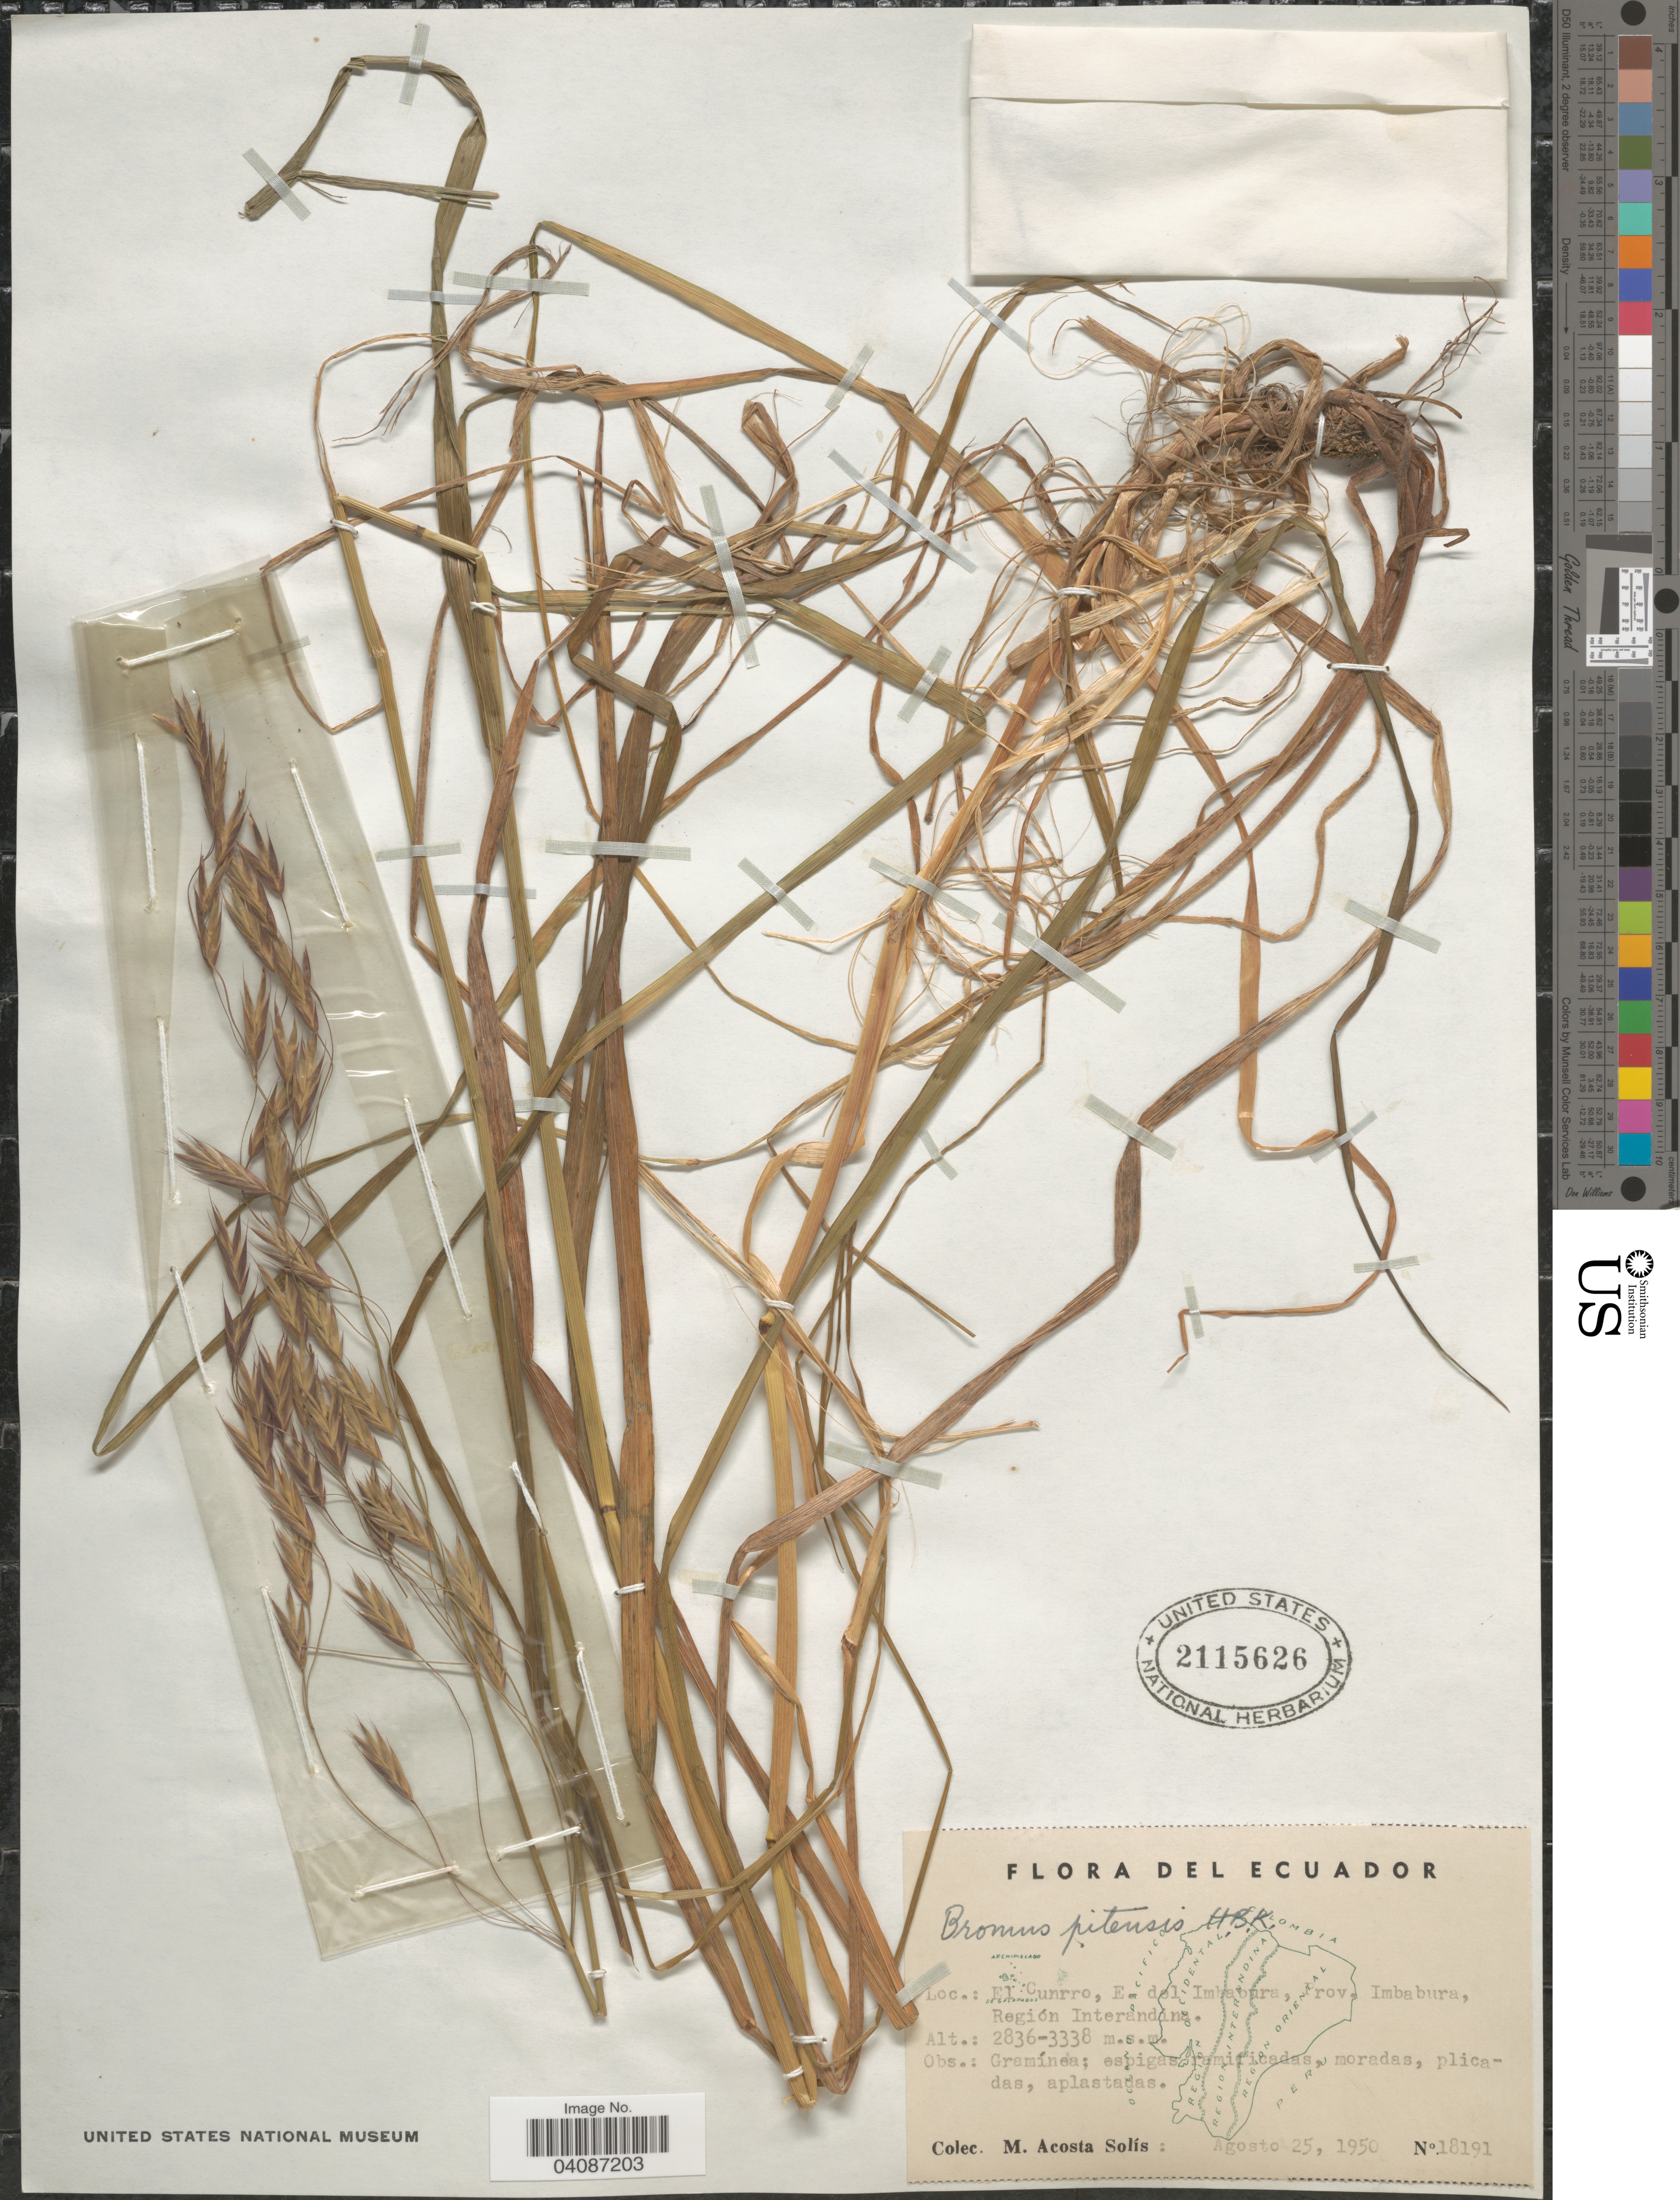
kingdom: Plantae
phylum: Tracheophyta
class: Liliopsida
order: Poales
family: Poaceae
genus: Bromus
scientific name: Bromus pitensis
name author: Kunth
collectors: M. Acosta Solis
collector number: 18191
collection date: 1950-08-25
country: Ecuador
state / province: Imbabura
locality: El Cunrro, E. del Imbabura, Región Interandina.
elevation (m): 2836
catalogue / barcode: US 2115626